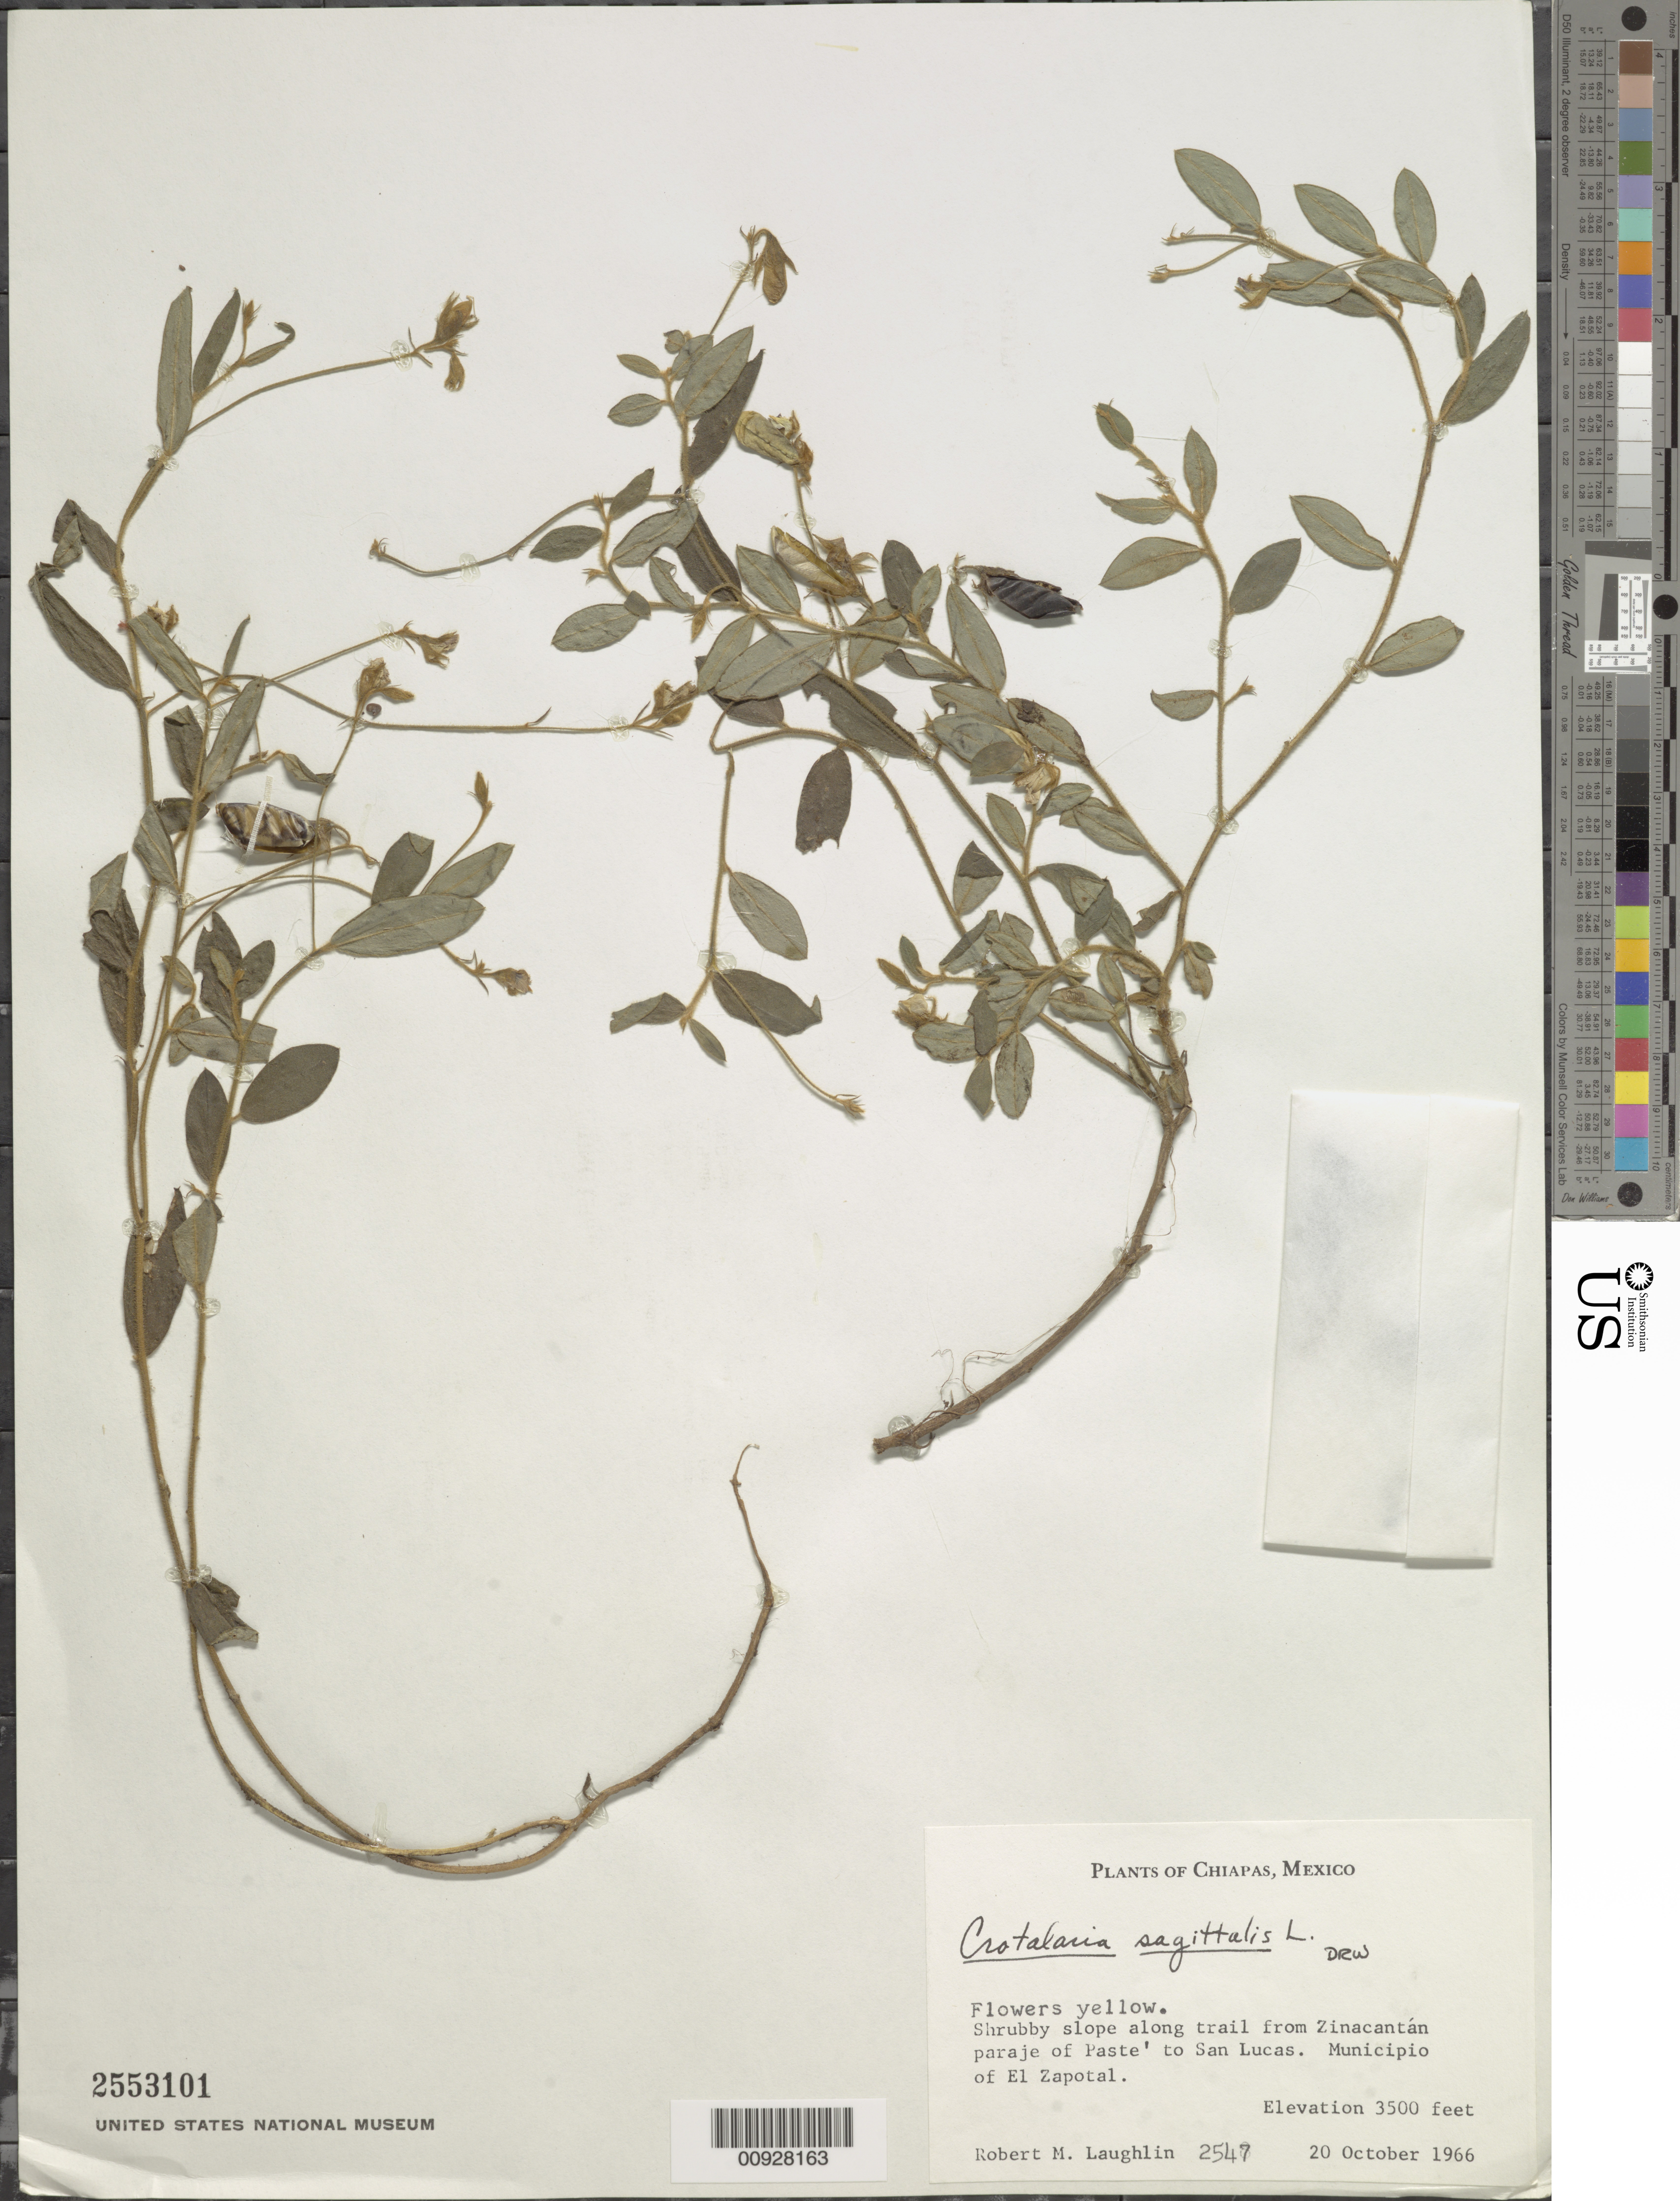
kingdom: Plantae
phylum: Tracheophyta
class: Magnoliopsida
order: Fabales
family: Fabaceae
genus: Crotalaria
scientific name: Crotalaria sagittalis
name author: L.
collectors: R. M. Laughlin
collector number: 2547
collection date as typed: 20 Oct 1966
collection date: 1966-10-20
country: Mexico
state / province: Chiapas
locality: Along trail from Zinacantán paraje of Paste' to San Lucas. Municipio of El Zapotal, Chiapas.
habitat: Shrubby slope along trail.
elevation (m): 1067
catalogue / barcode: US 2553101